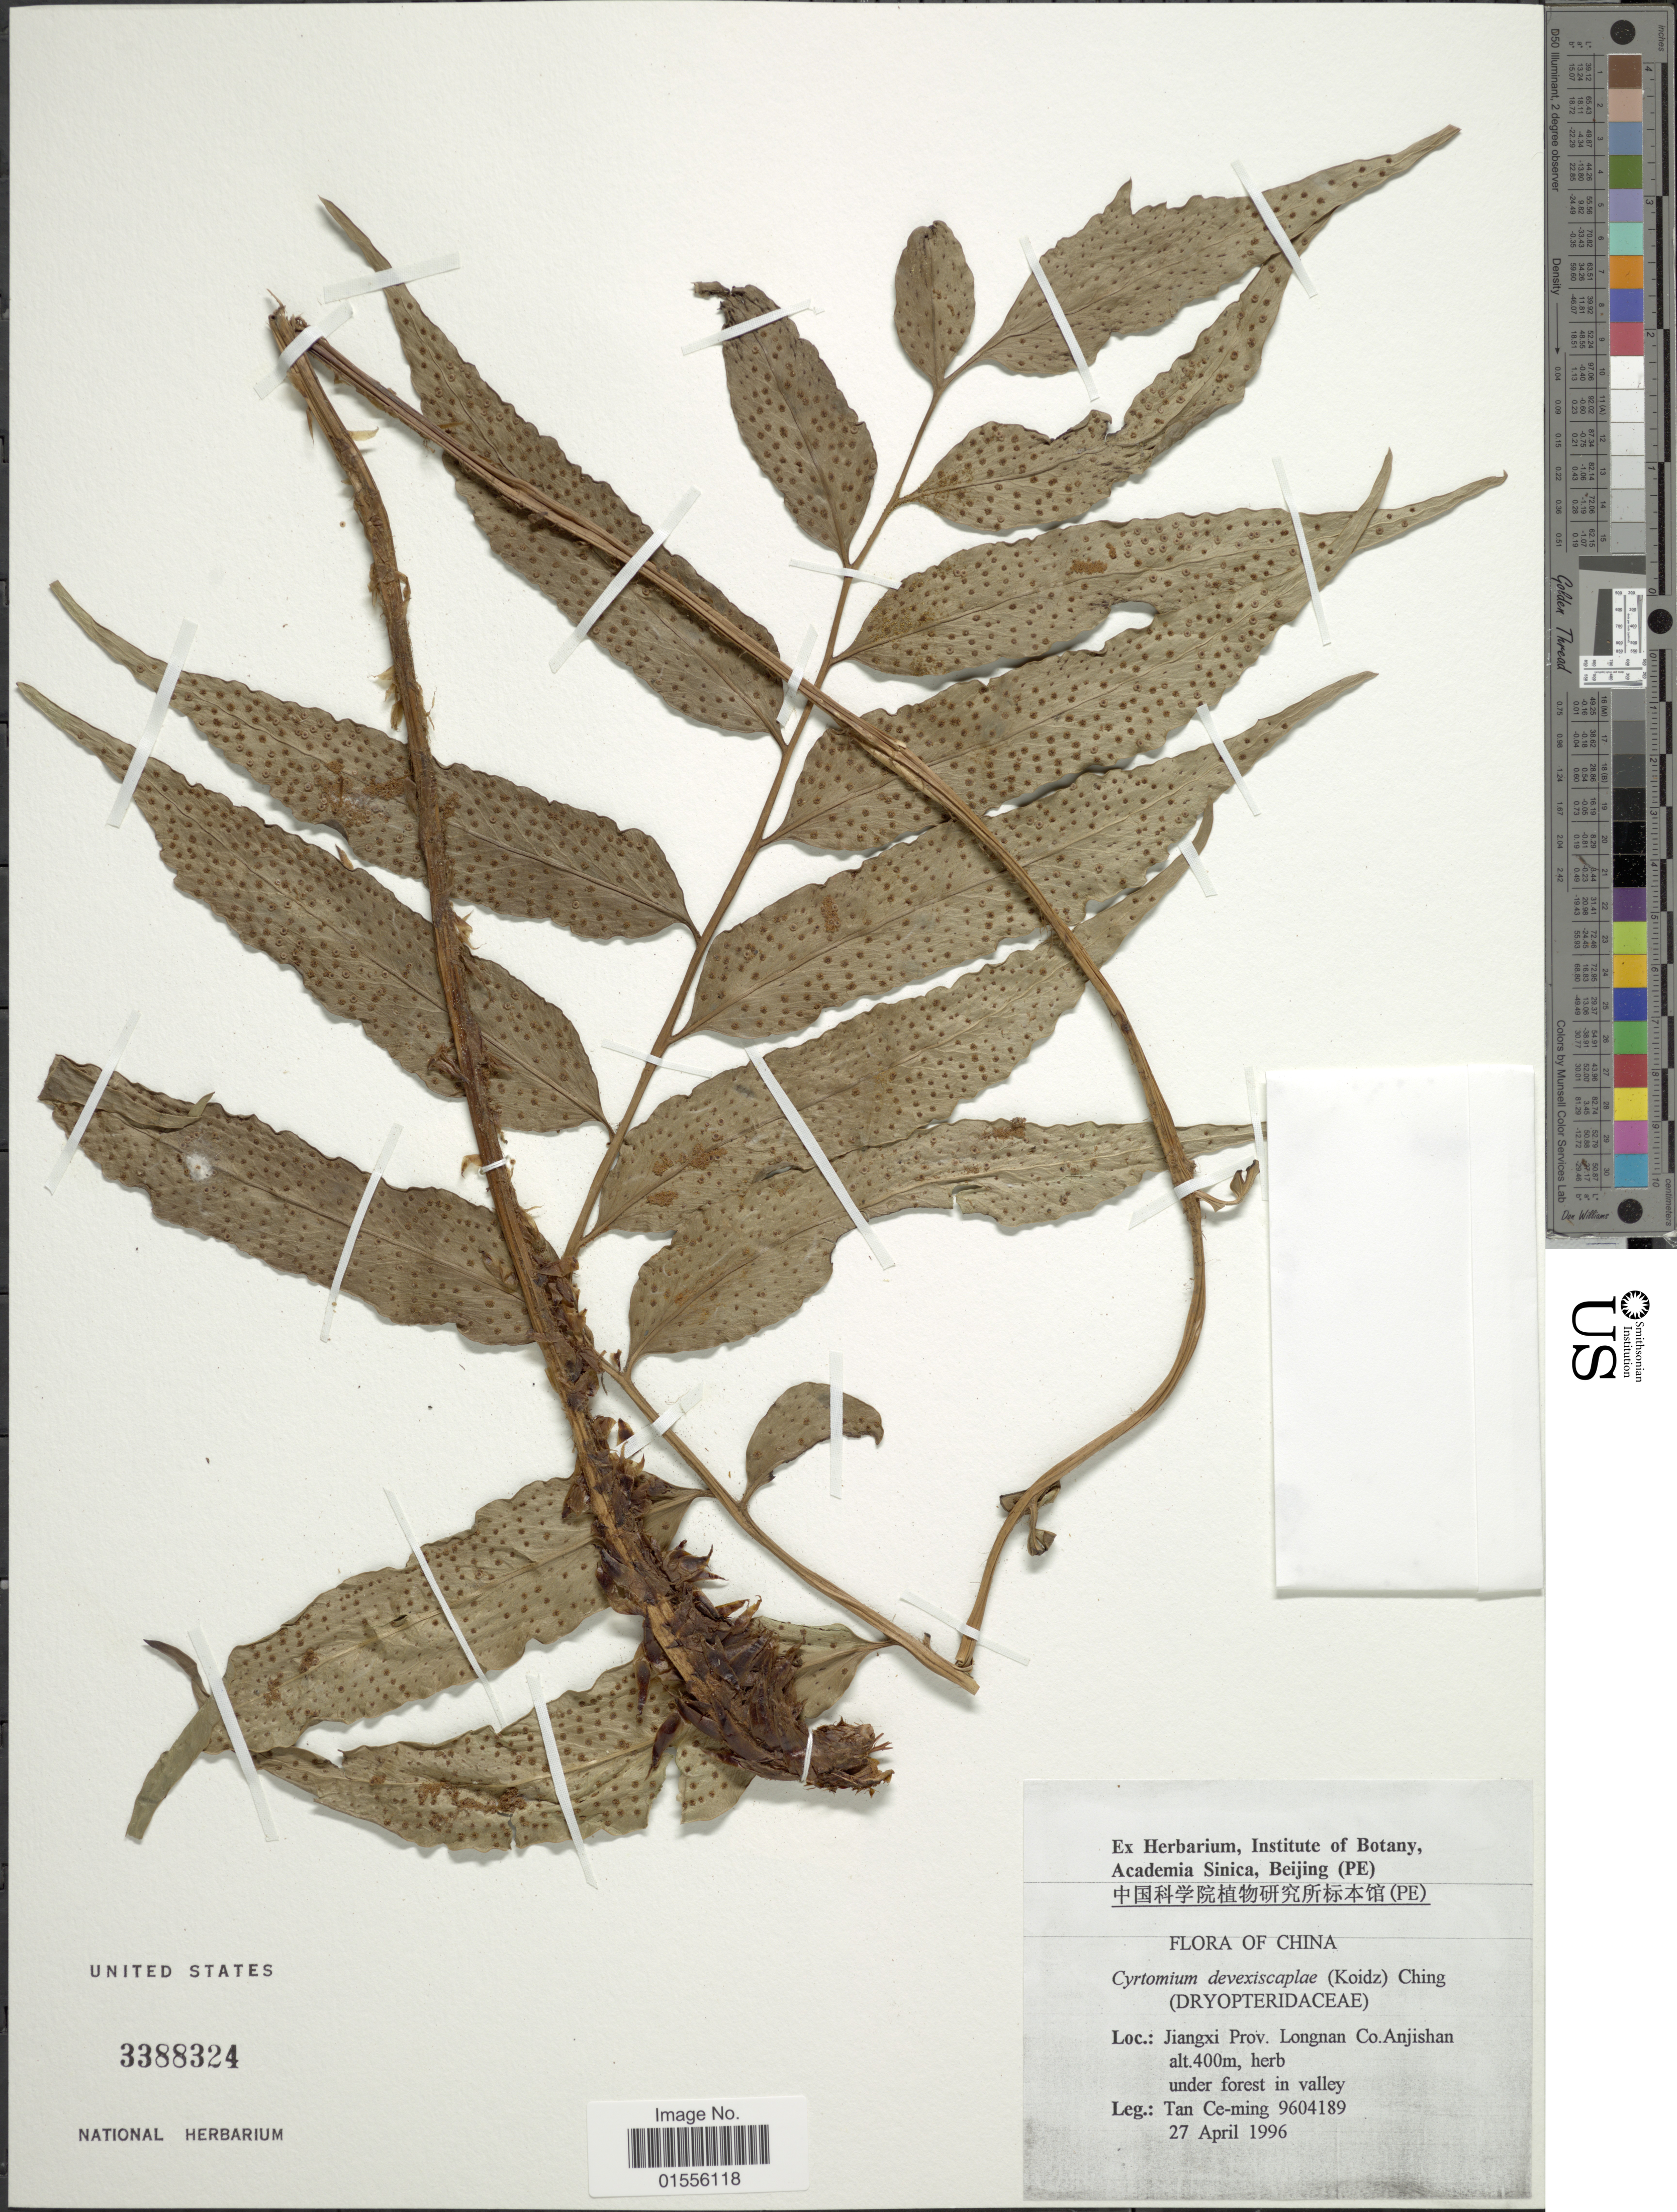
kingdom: Plantae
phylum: Tracheophyta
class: Polypodiopsida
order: Polypodiales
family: Dryopteridaceae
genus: Cyrtomium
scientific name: Cyrtomium devexiscapulae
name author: (Koidz.) Ching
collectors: Tam Ce-Ming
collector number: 9604189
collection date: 1996-04-27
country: China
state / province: Jiangxi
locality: Longnan Co. Anjishan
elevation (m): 400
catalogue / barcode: US 3388324